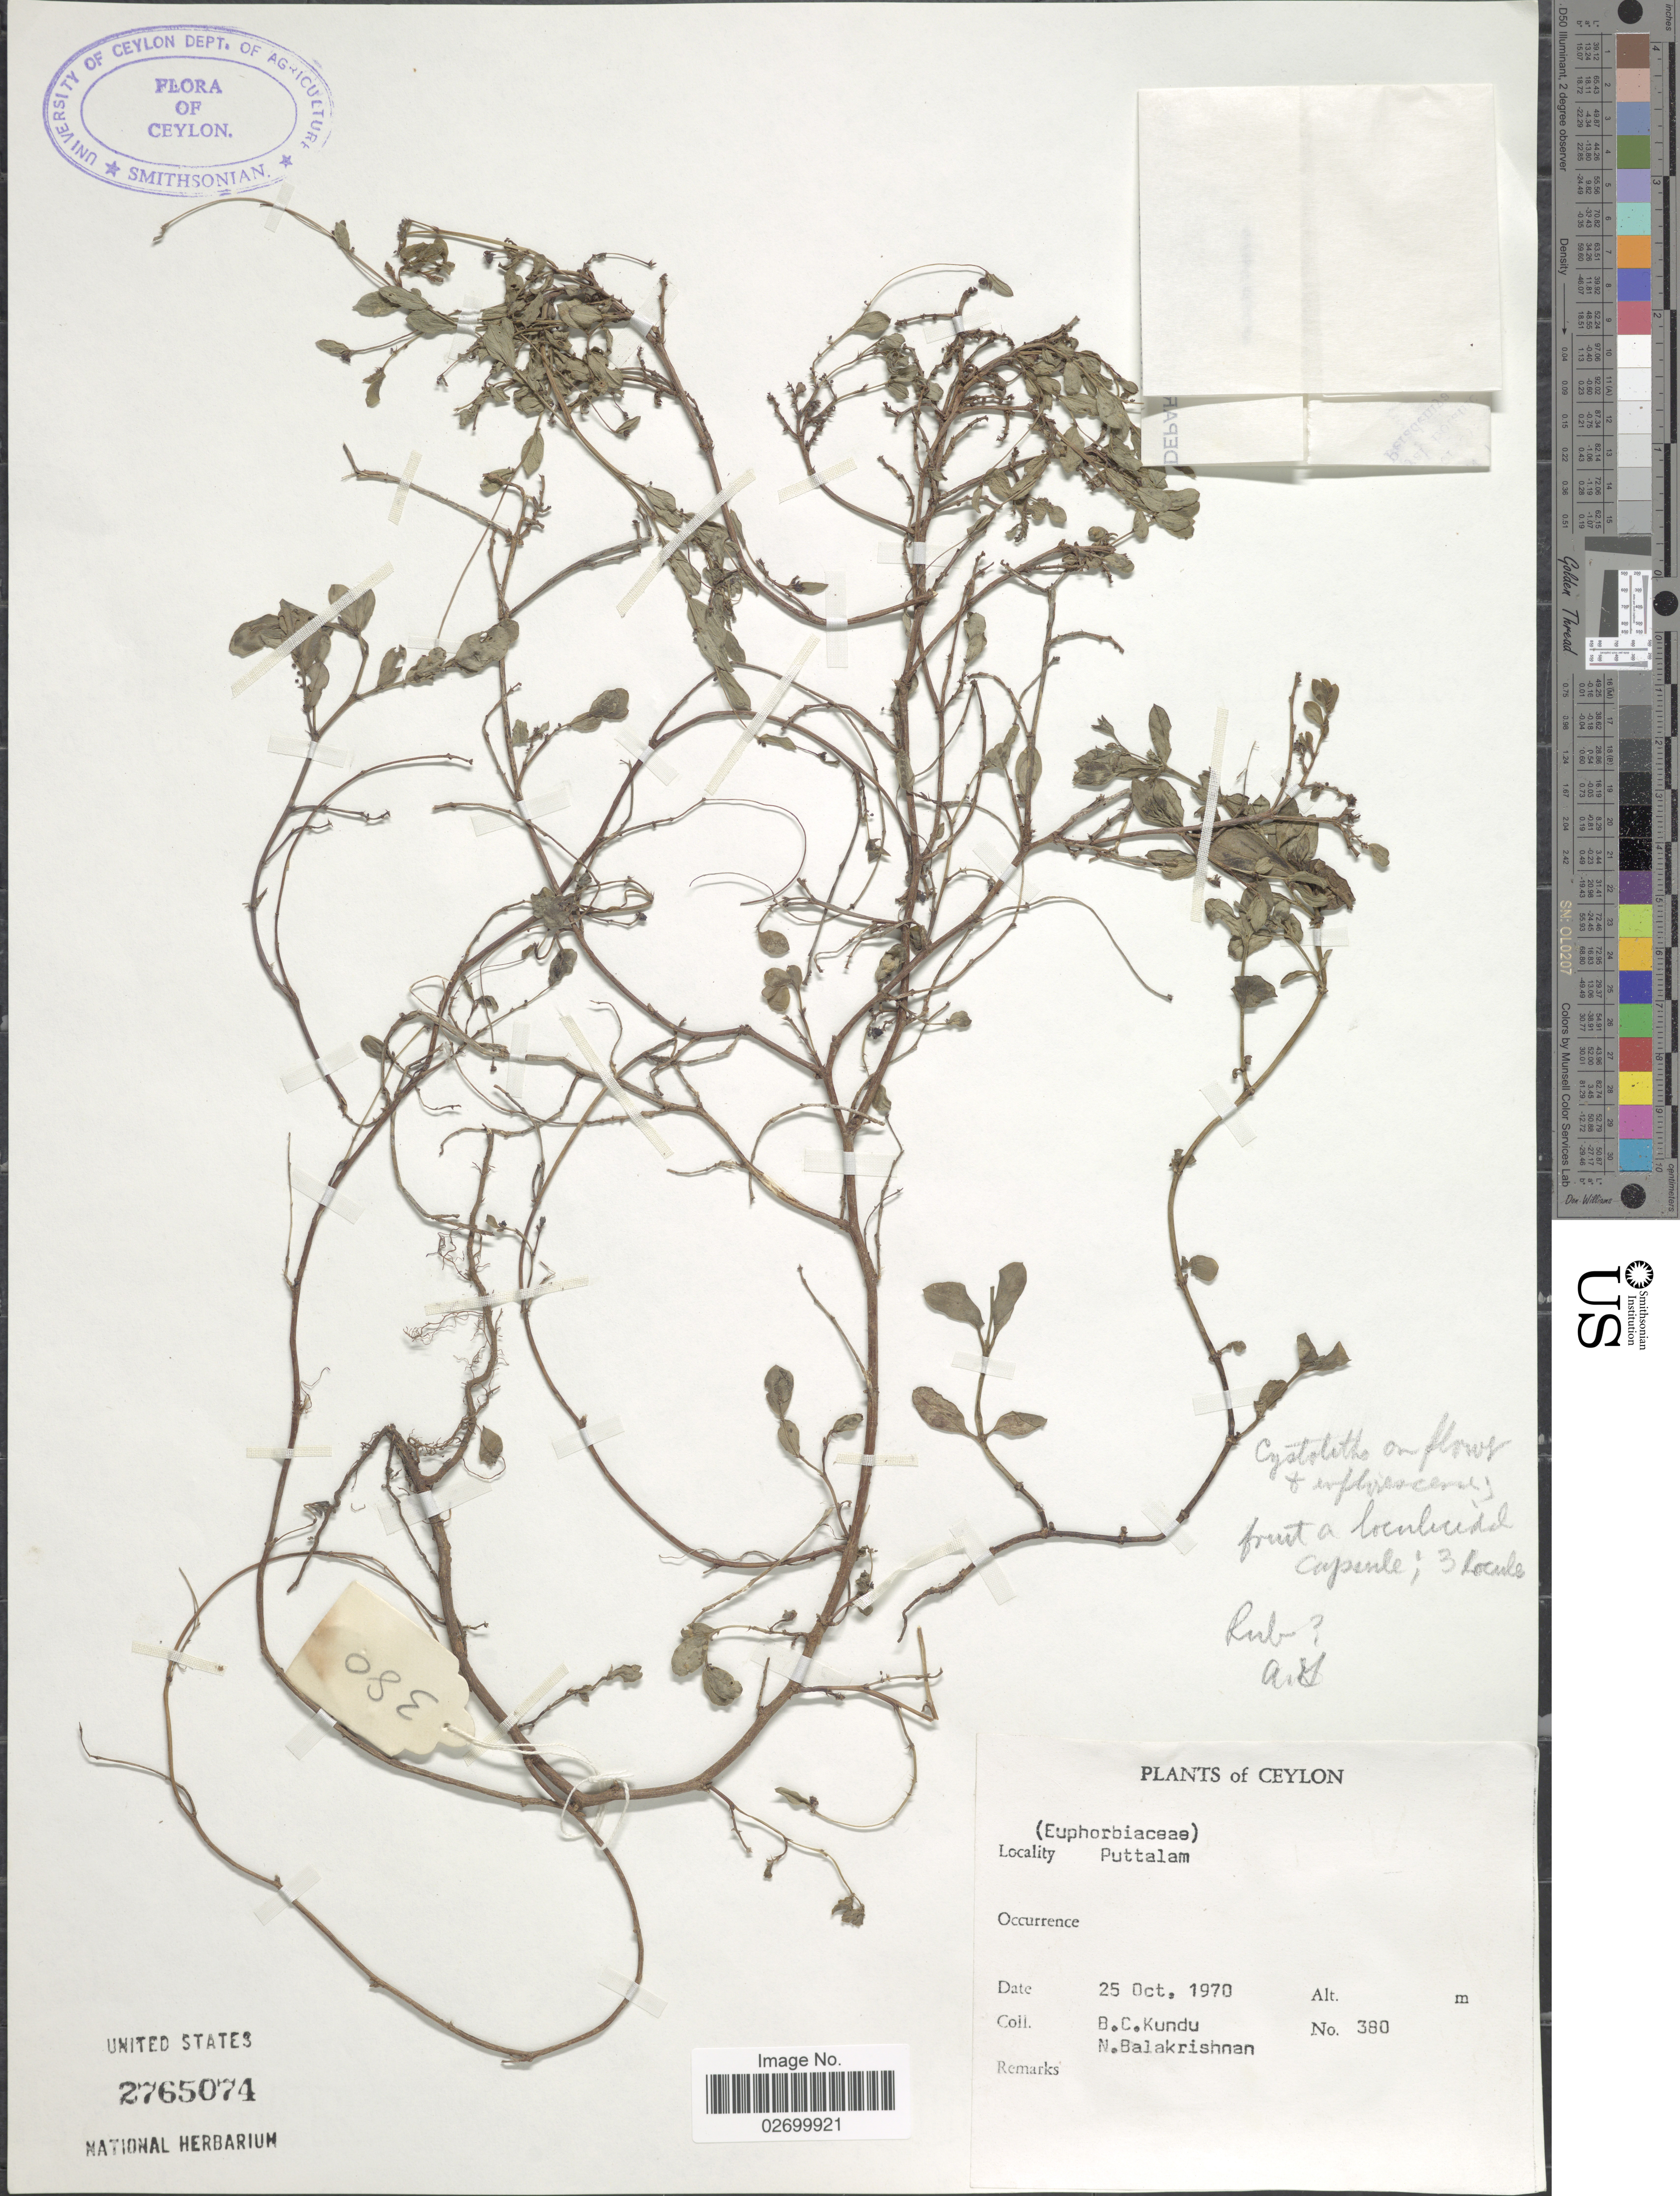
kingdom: Plantae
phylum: Tracheophyta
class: Magnoliopsida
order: Gentianales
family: Rubiaceae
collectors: B. C. Kundu & N. Balakrishnan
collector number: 380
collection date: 1970-10-25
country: Sri Lanka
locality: Ceylon. Puttalam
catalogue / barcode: US 2765074